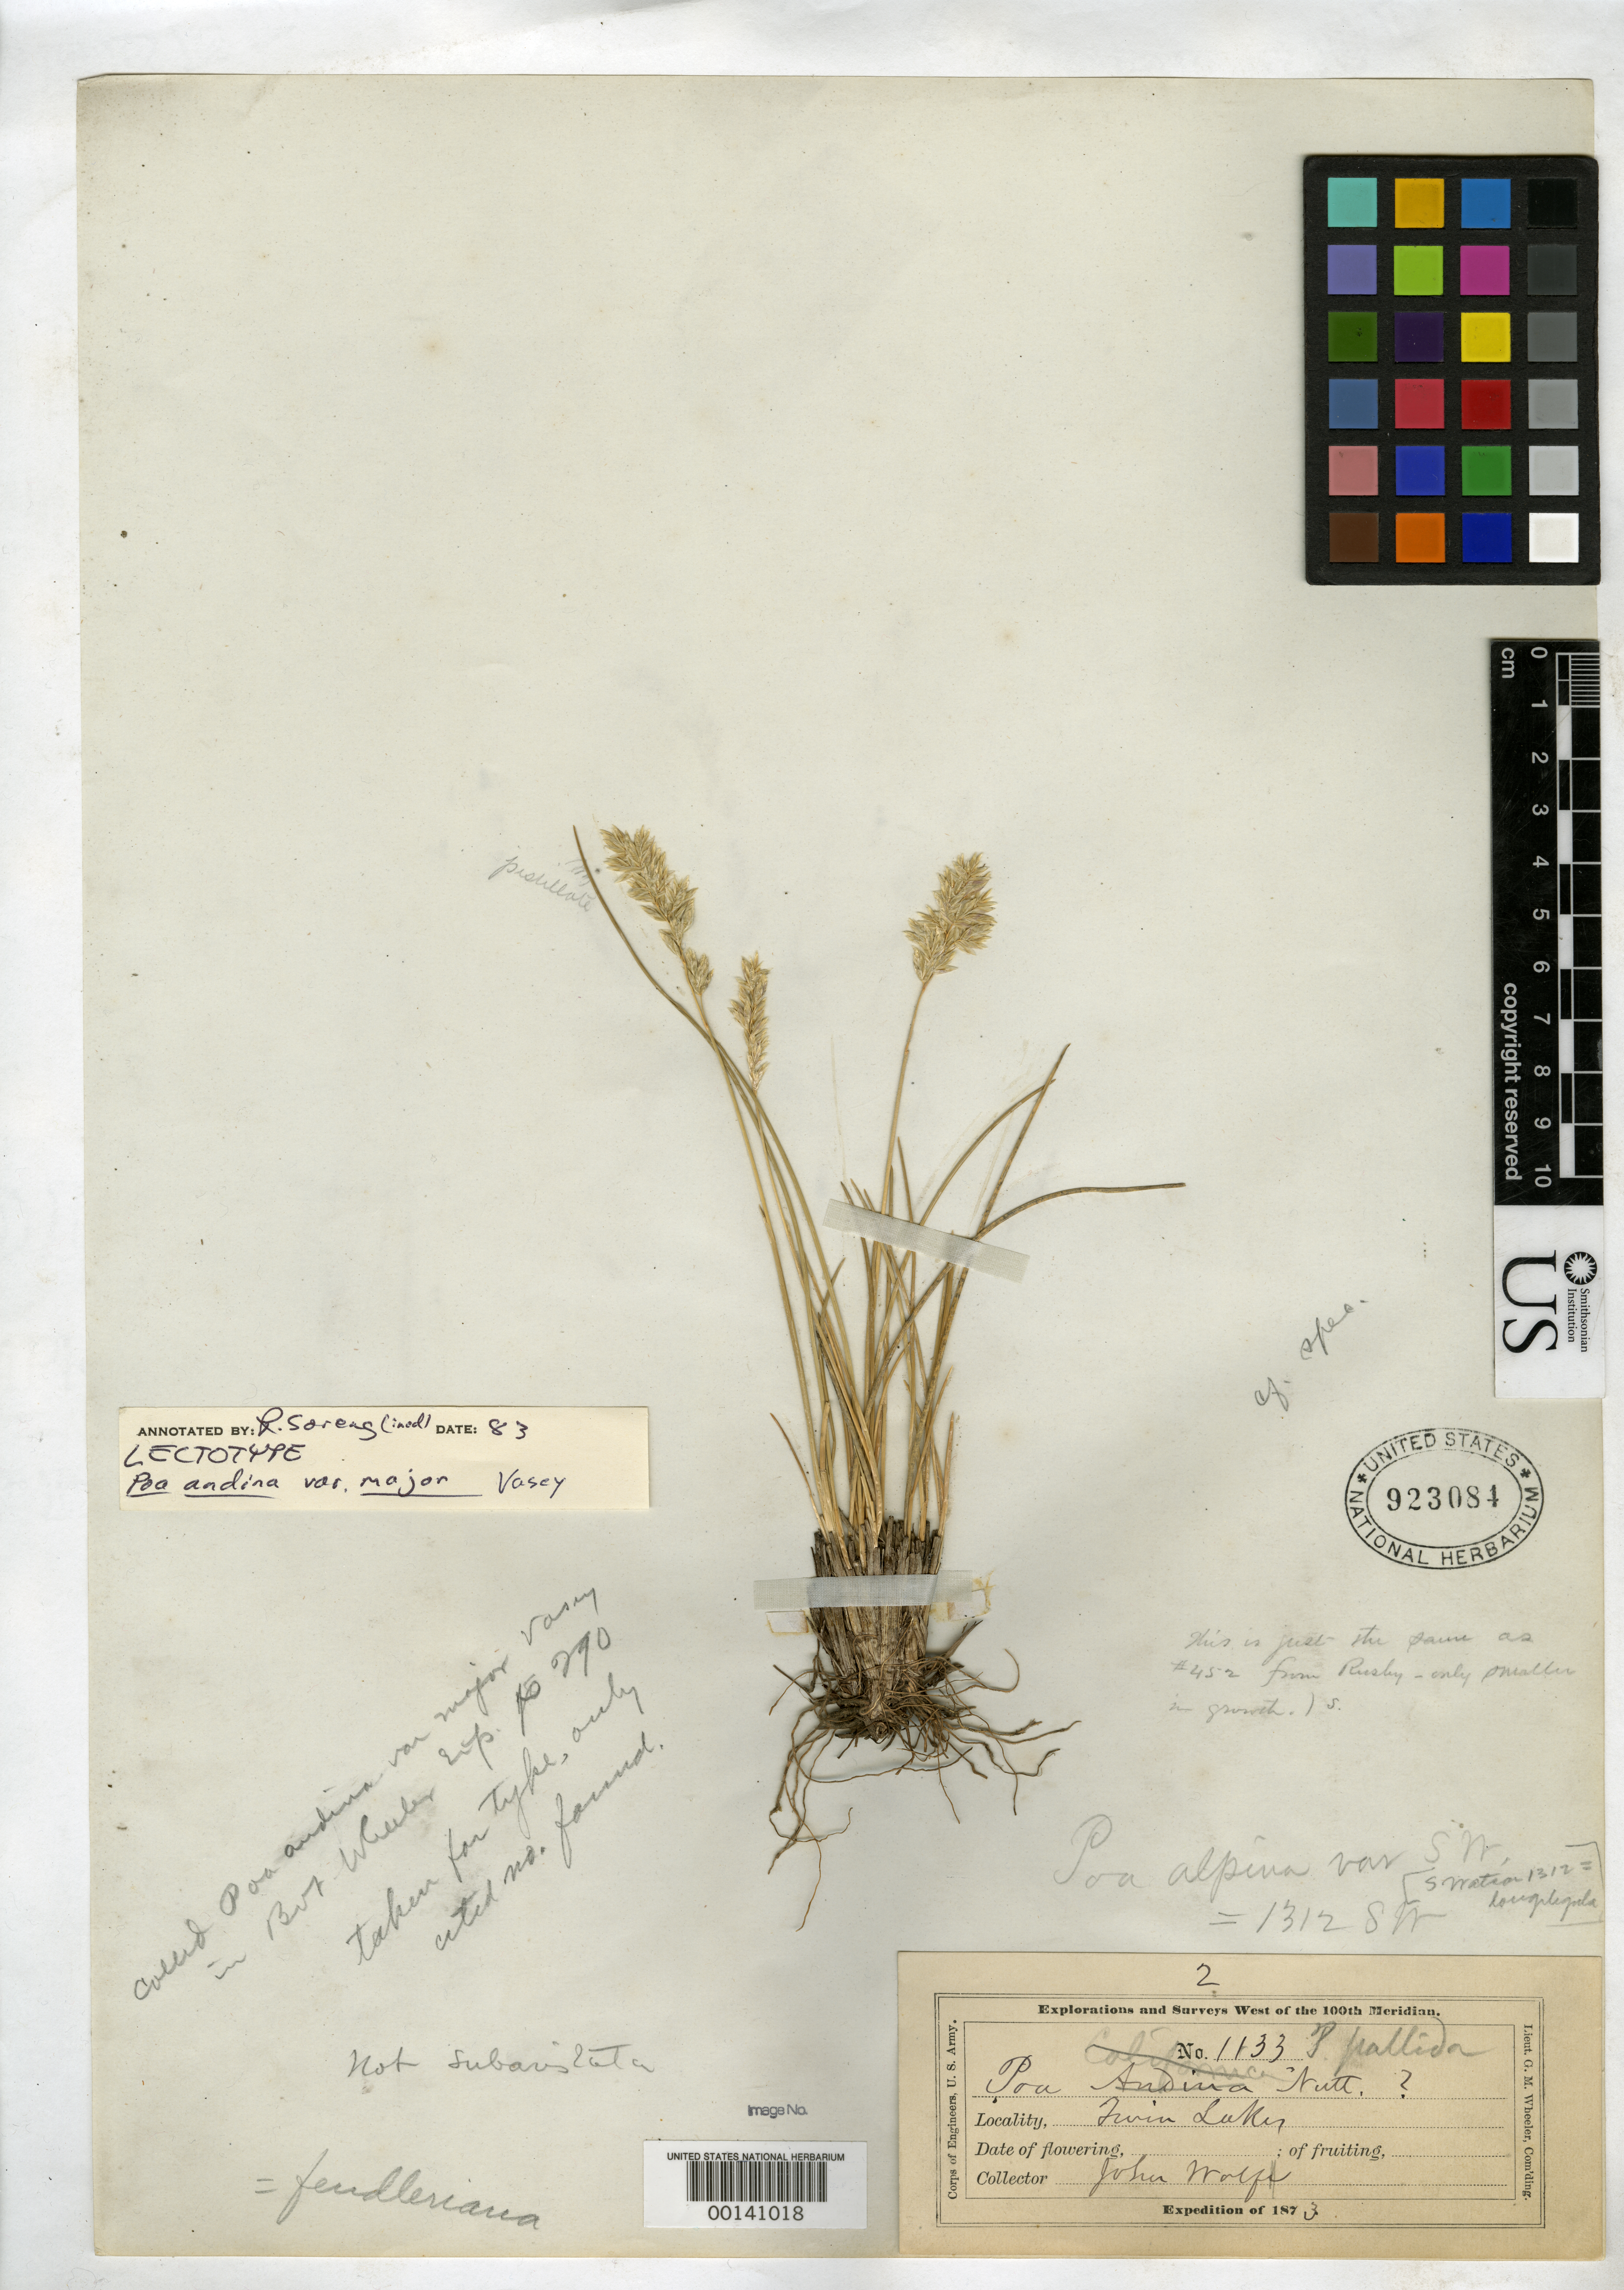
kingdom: Plantae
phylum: Tracheophyta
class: Liliopsida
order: Poales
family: Poaceae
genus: Poa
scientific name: Poa andina var. major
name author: Vasey in G.M. Wheeler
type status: Syntype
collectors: J. Wolfe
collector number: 1133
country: United States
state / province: Colorado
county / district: Lake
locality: Twin Lakes.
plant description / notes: Specimen annotated by R. Soreng (1983) as "lectotype" (ined.). Protologue cites 3 collections (syntypes), "Arizona, 1872; Colorado, 1873 (1133, 1134)". The Arizona & Colorado 1134 syntypes have not been found in the US herbarium (June 2015).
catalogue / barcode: US 923084